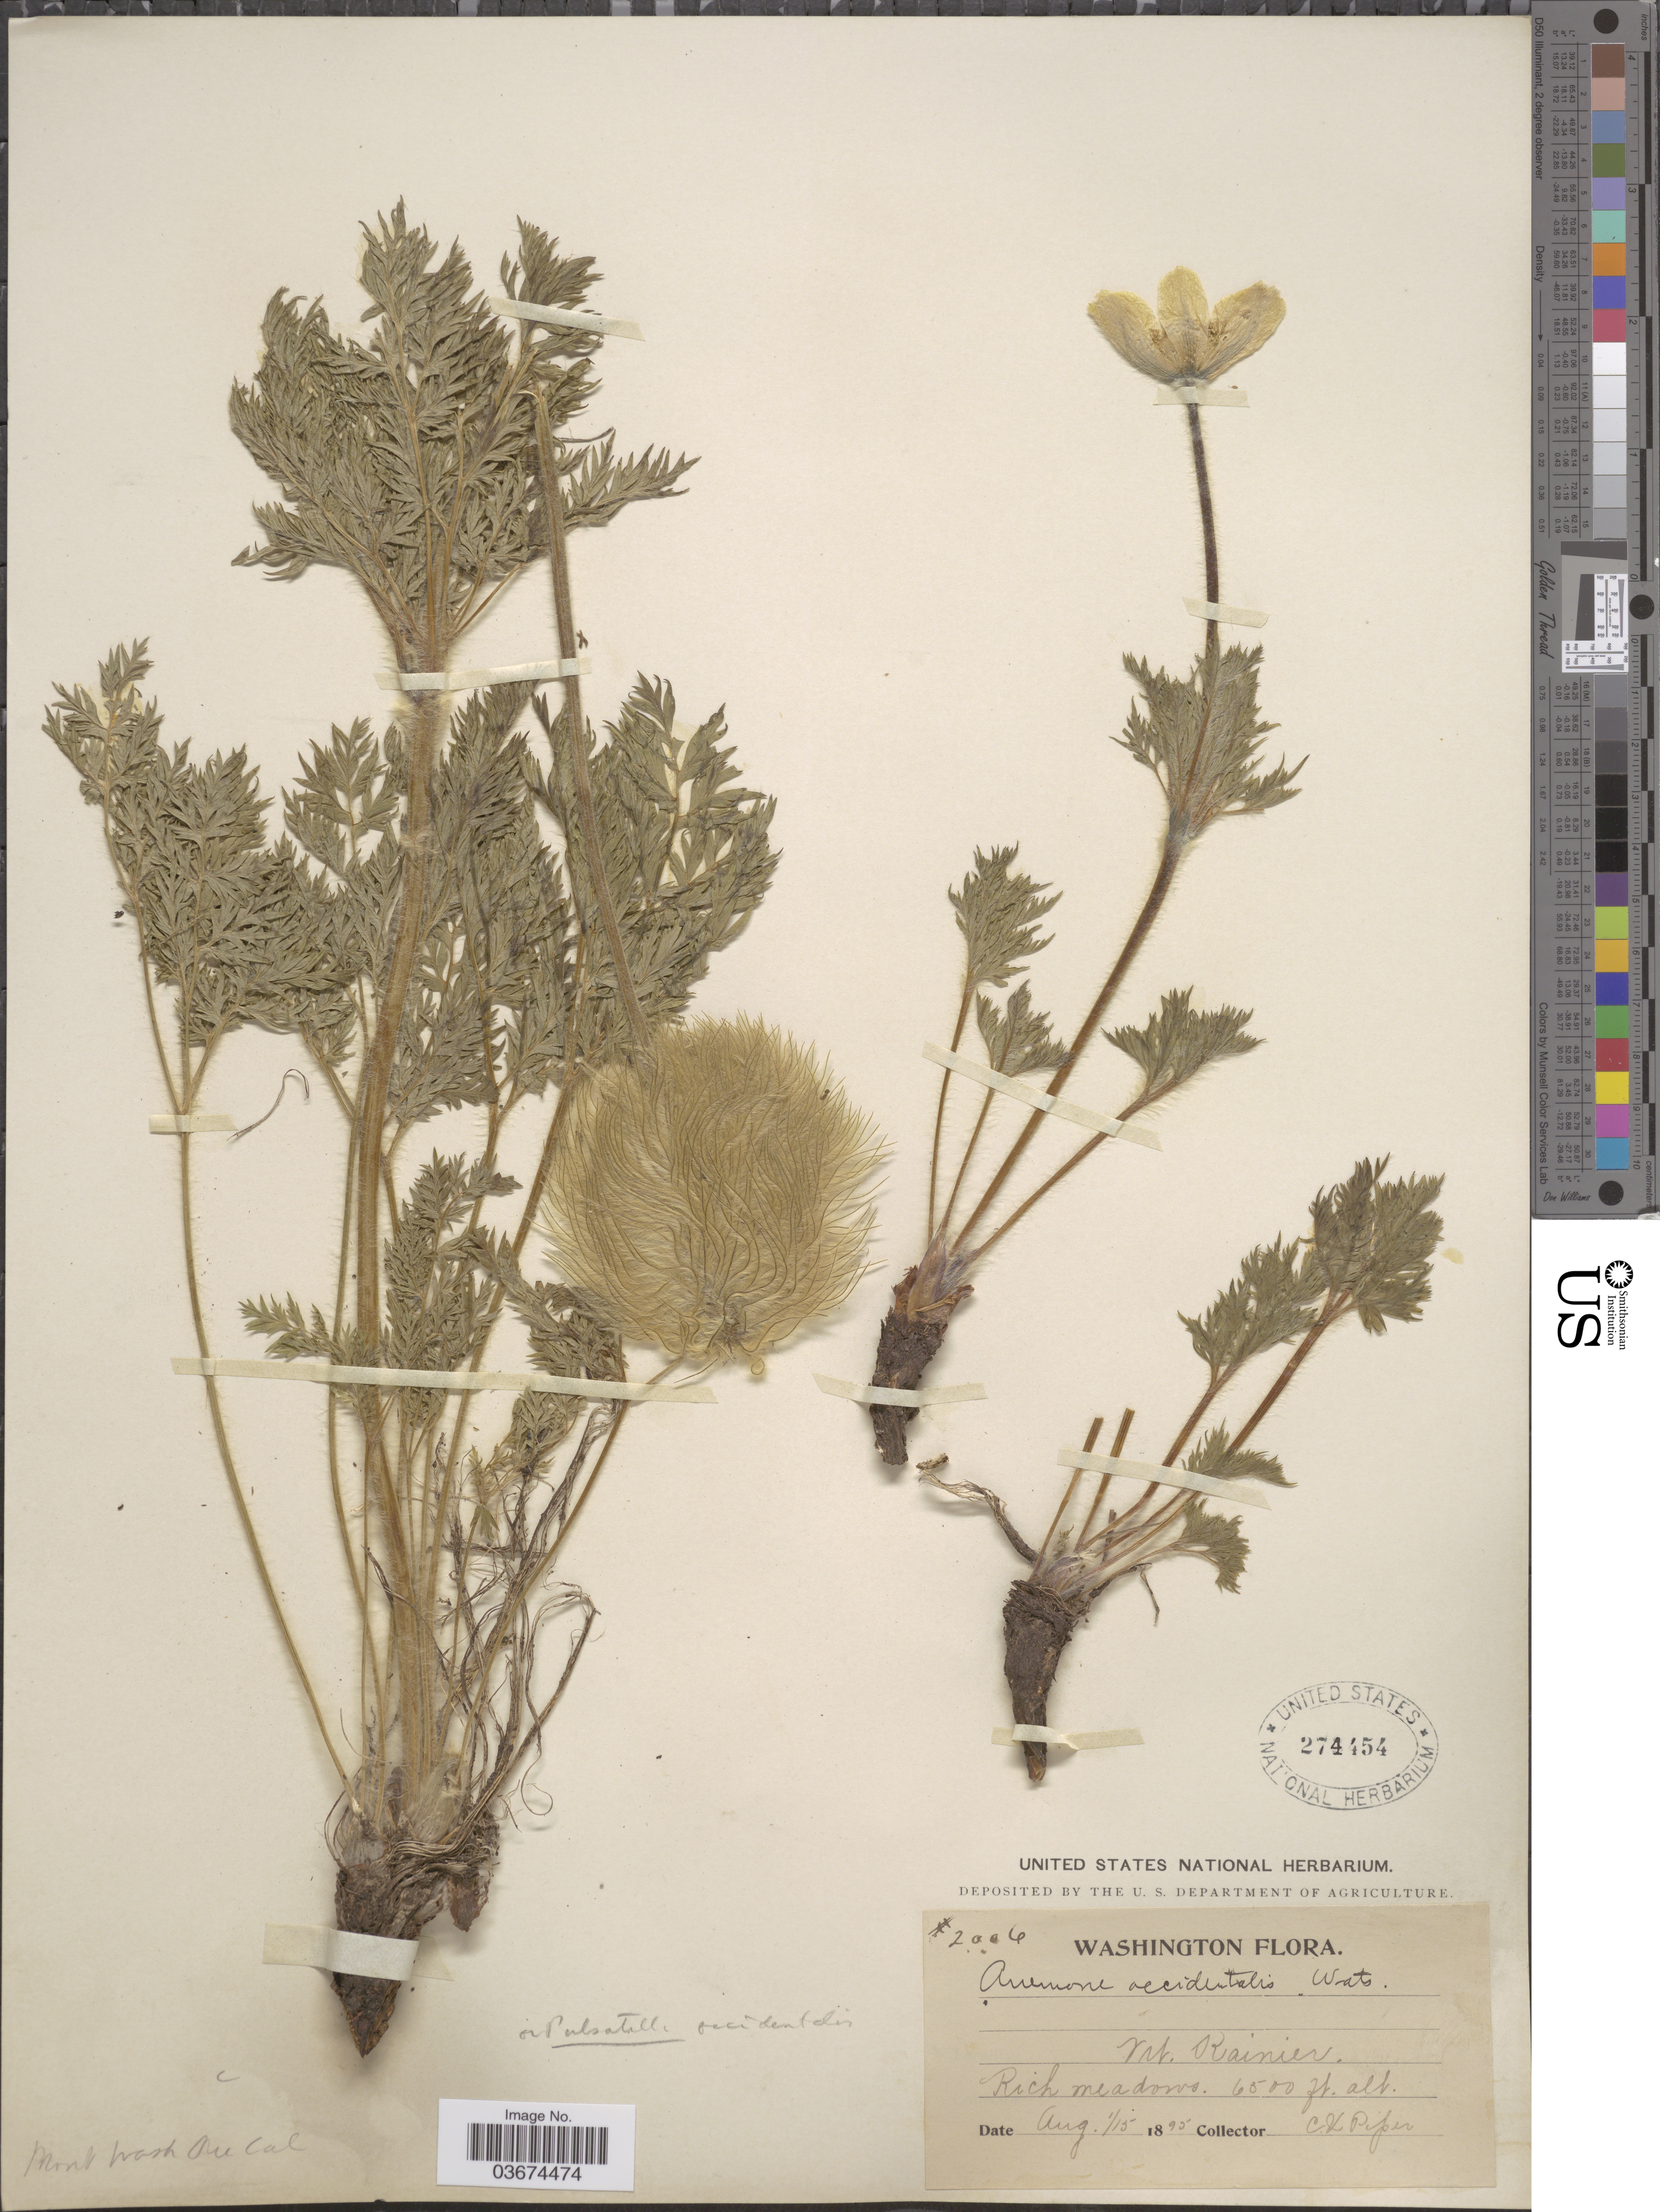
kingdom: Plantae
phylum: Tracheophyta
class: Magnoliopsida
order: Ranunculales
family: Ranunculaceae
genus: Pulsatilla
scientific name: Pulsatilla occidentalis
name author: (S. Watson) Freyn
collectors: C. V. Piper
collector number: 2006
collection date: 1895-08-01/1895-08-15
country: United States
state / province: Washington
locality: Mt. Rainier.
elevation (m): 1981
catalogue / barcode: US 274454